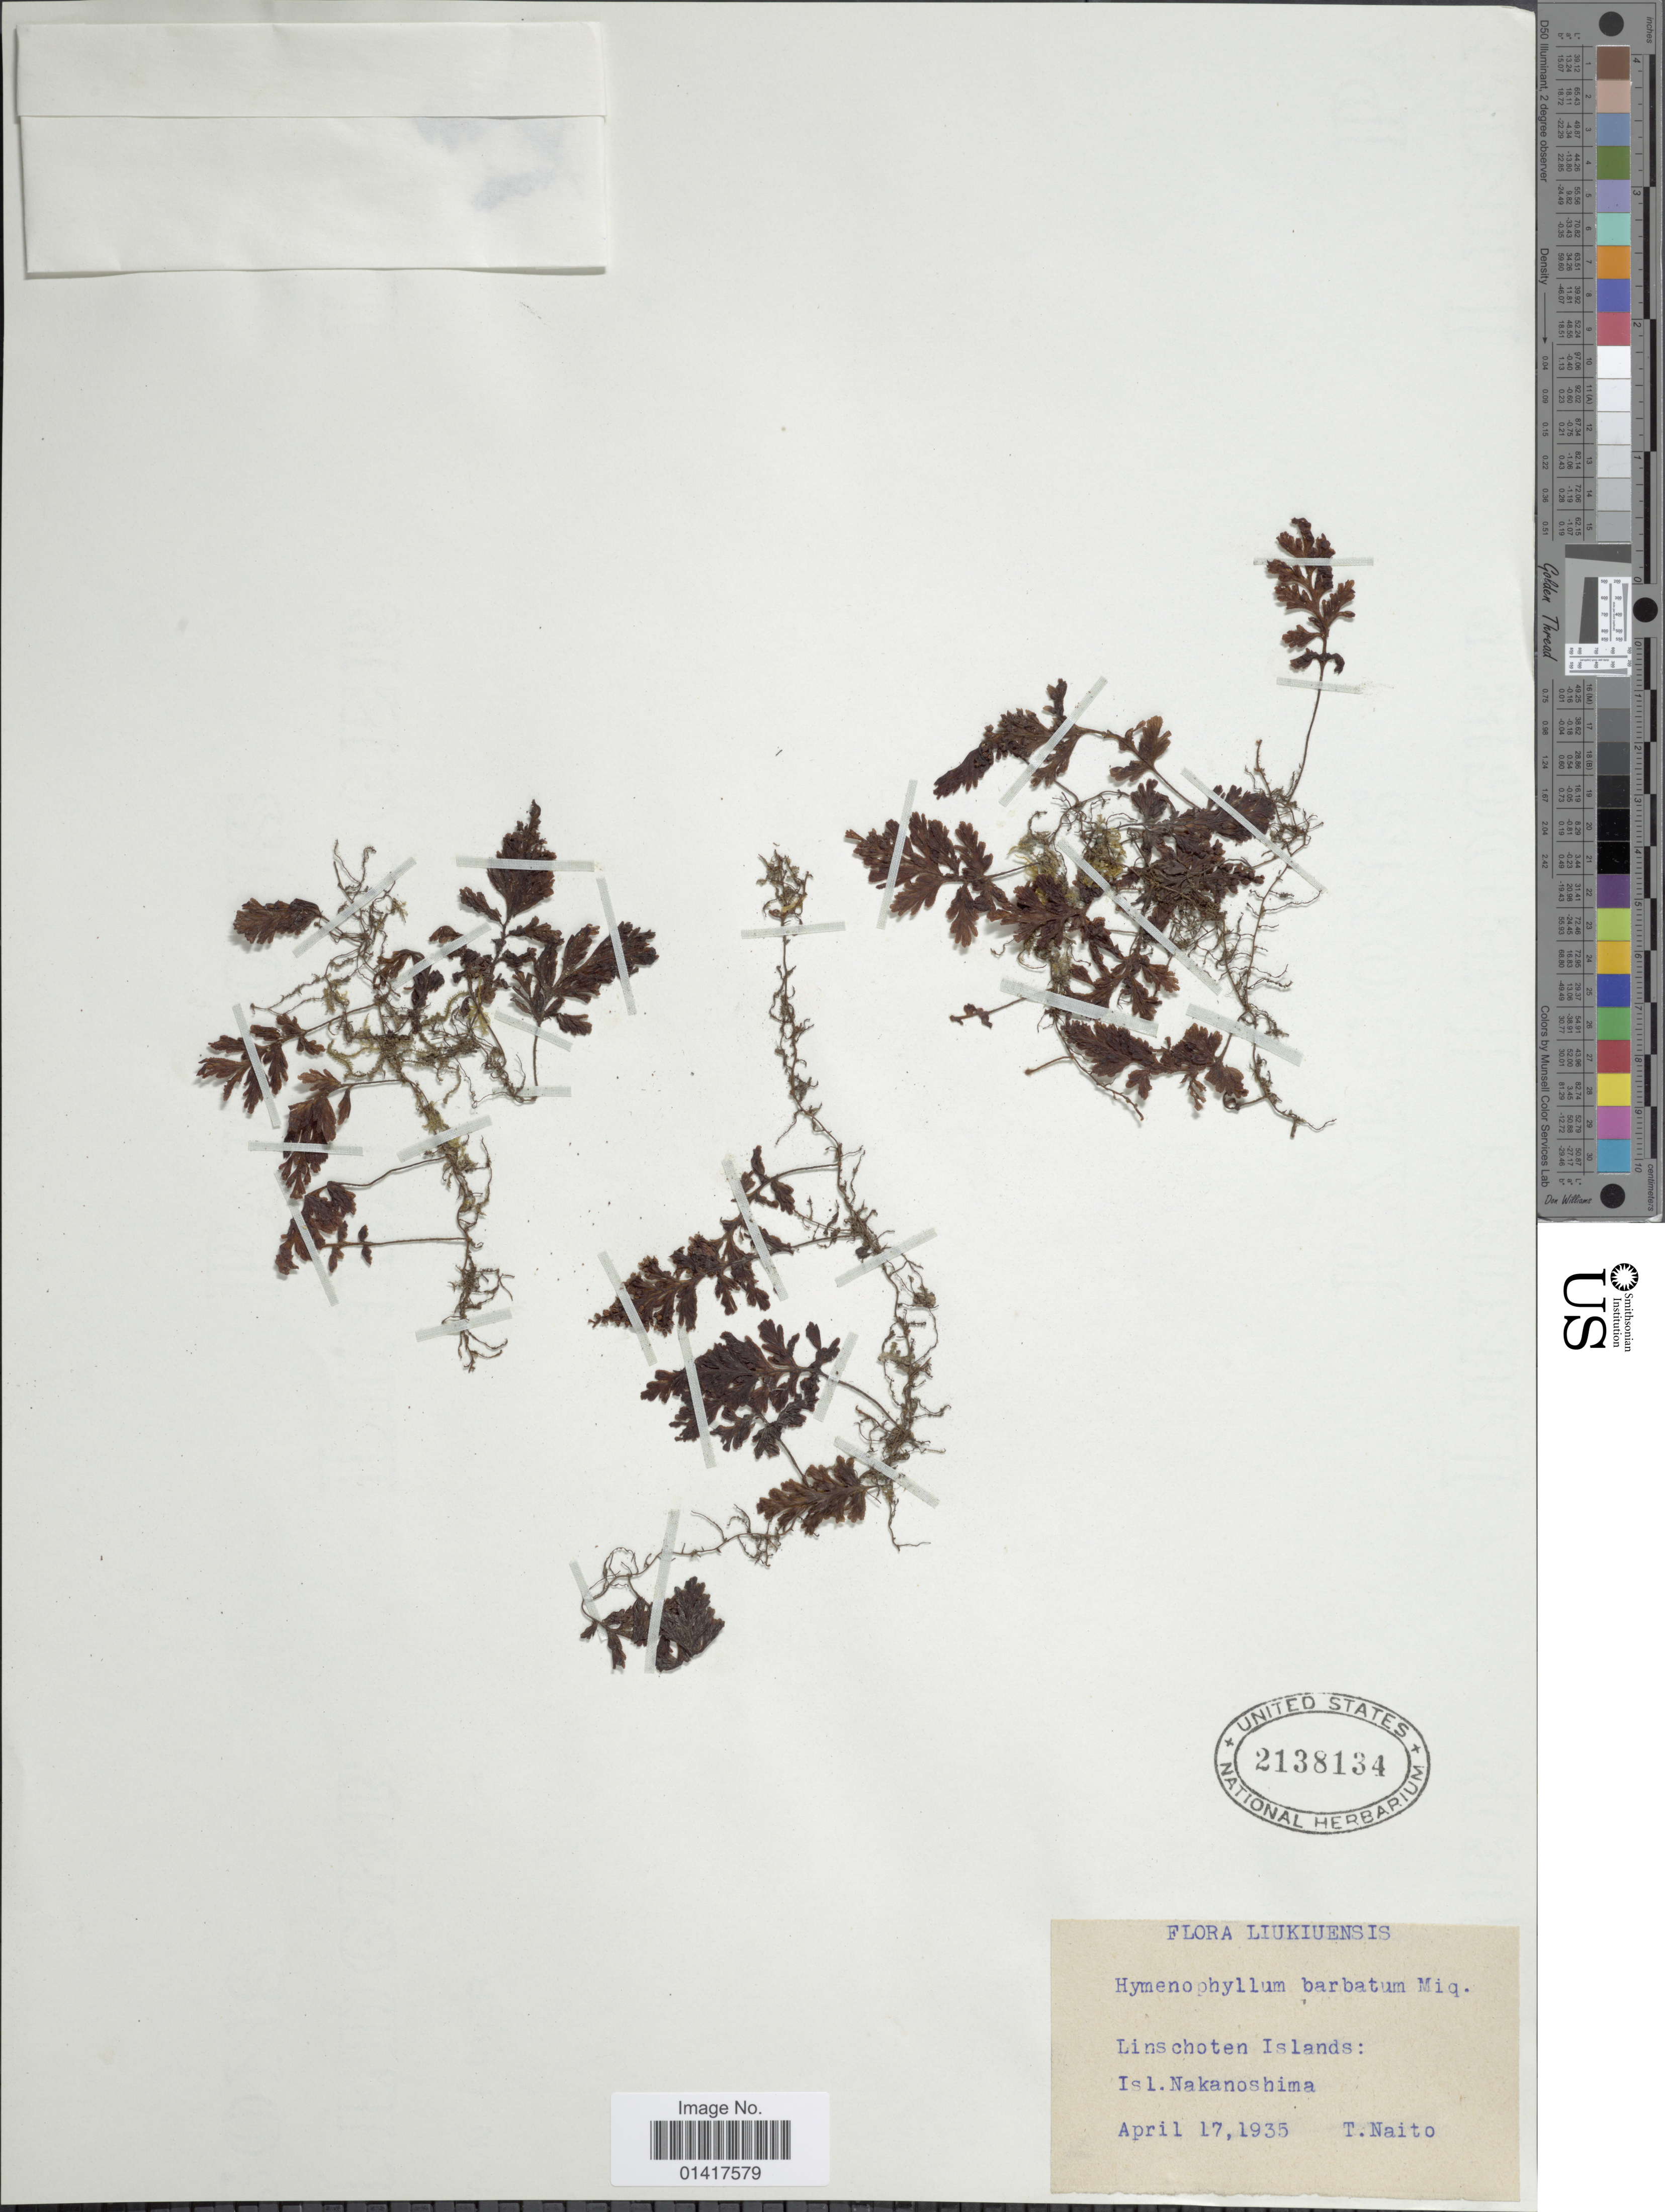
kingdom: Plantae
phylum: Tracheophyta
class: Polypodiopsida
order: Hymenophyllales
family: Hymenophyllaceae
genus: Hymenophyllum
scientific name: Hymenophyllum barbatum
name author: (Bosch) Baker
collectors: T. Naito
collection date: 1935-04-17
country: Japan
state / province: Kagosima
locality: Liukiuensis, Linschoten Islands: Isl. Nakanoshima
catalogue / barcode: US 2138134